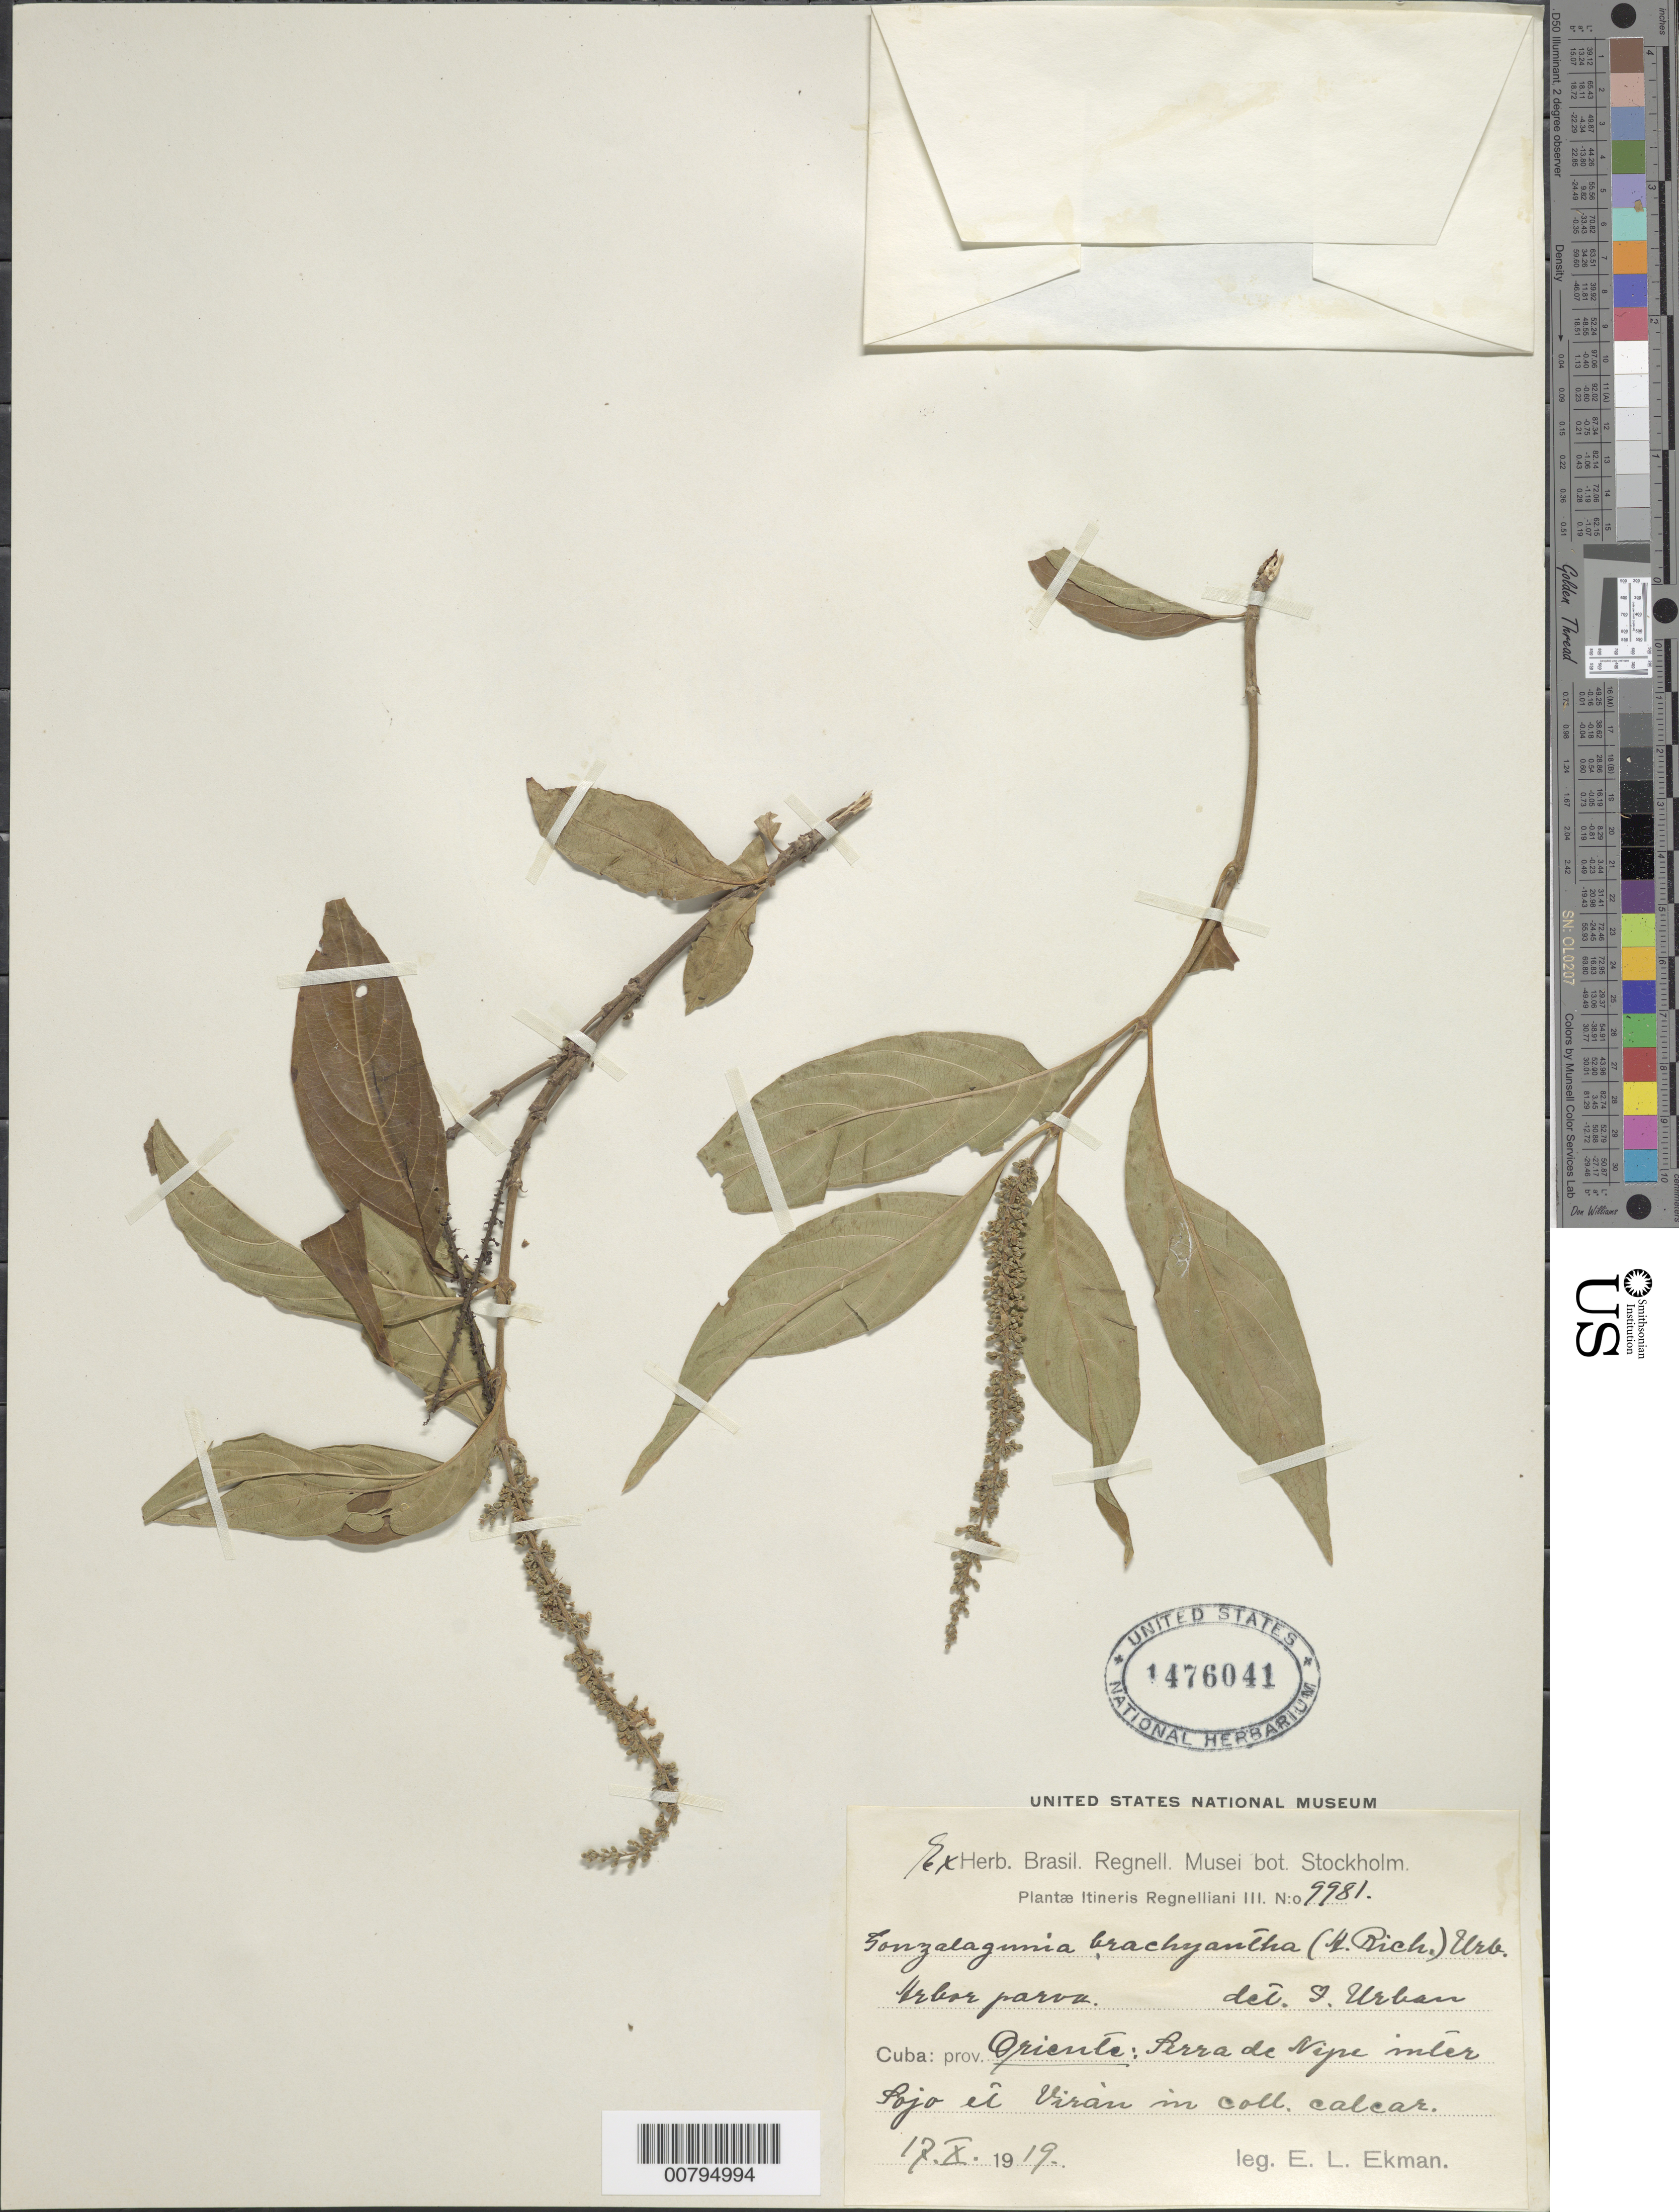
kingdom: Plantae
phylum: Tracheophyta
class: Magnoliopsida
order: Gentianales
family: Rubiaceae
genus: Gonzalagunia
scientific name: Gonzalagunia brachyantha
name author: (A. Rich.) Urb.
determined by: Urban, Ignatz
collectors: E. L. Ekman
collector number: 9981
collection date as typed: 17 Oct 1919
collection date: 1919-10-17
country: Cuba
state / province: Oriente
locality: Perra de Nipe inter Pojo (sp?0 et Viran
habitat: In coll. calcar.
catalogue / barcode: US 1476041